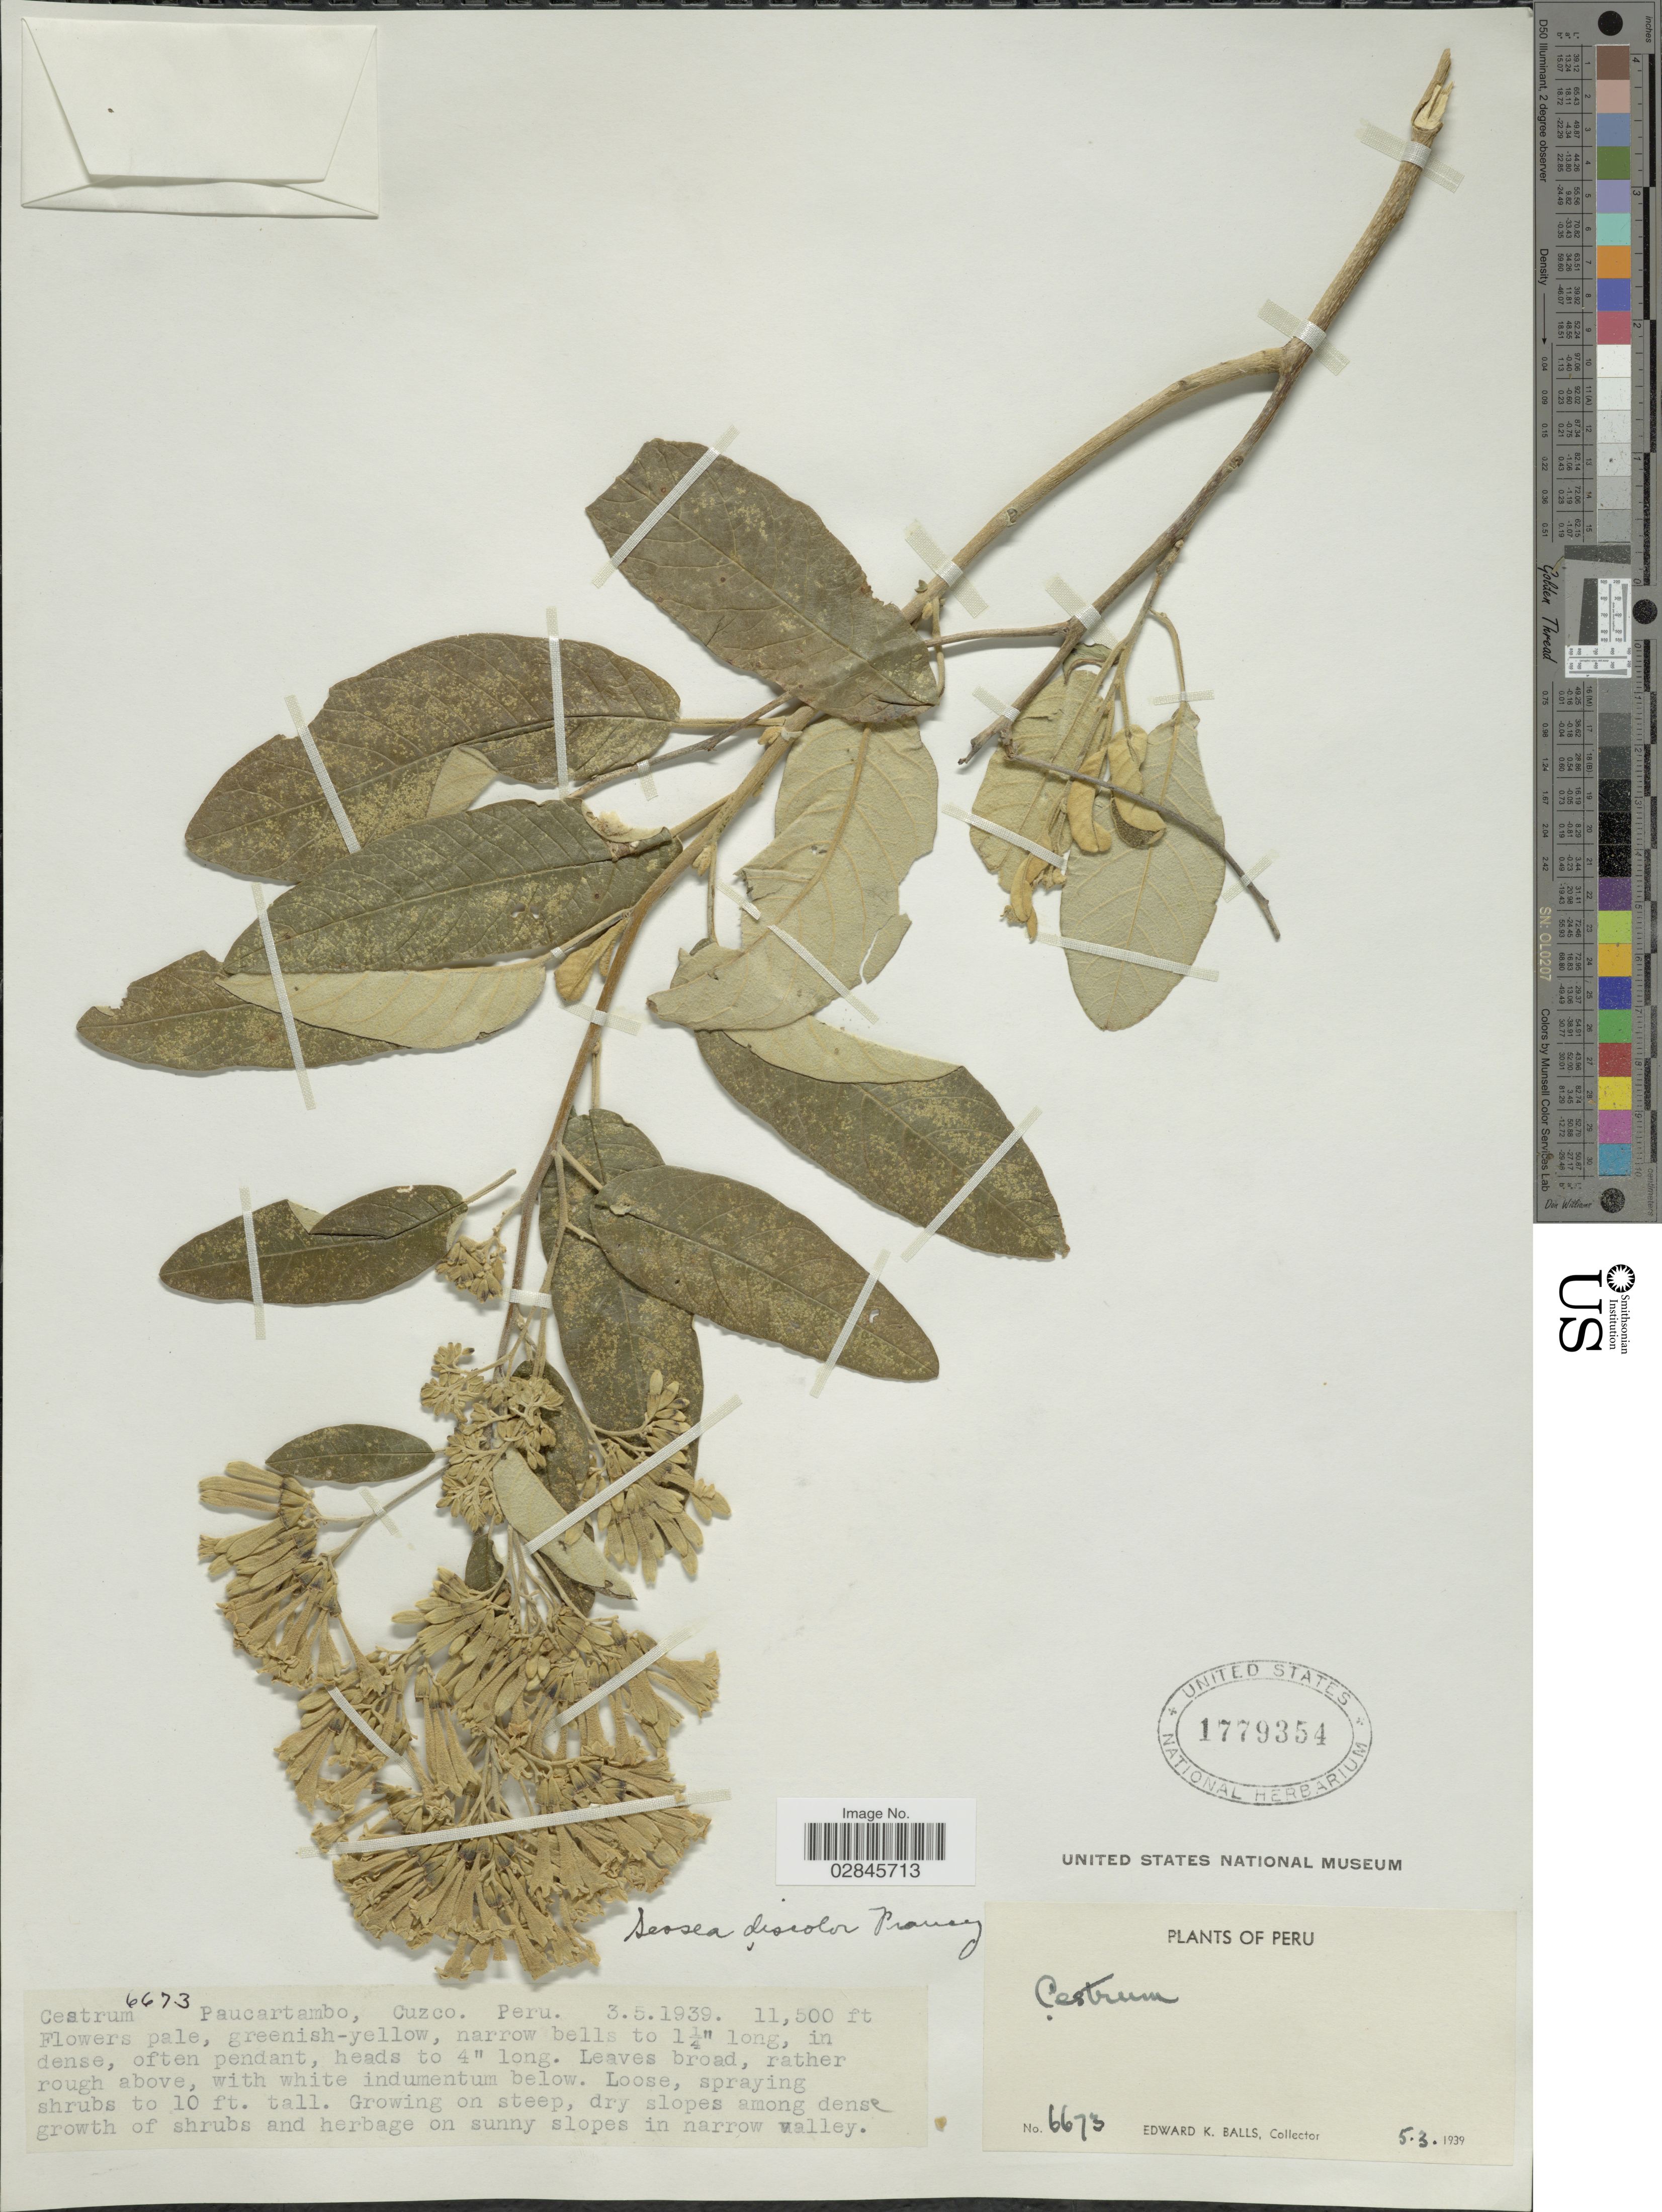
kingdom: Plantae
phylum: Tracheophyta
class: Magnoliopsida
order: Solanales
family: Solanaceae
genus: Sessea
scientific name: Sessea discolor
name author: Francey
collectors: E. K. Balls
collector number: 6673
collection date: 1939-05-03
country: Peru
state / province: Cusco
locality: Paucartambo, Cuzco.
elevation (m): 3505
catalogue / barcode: US 1779354